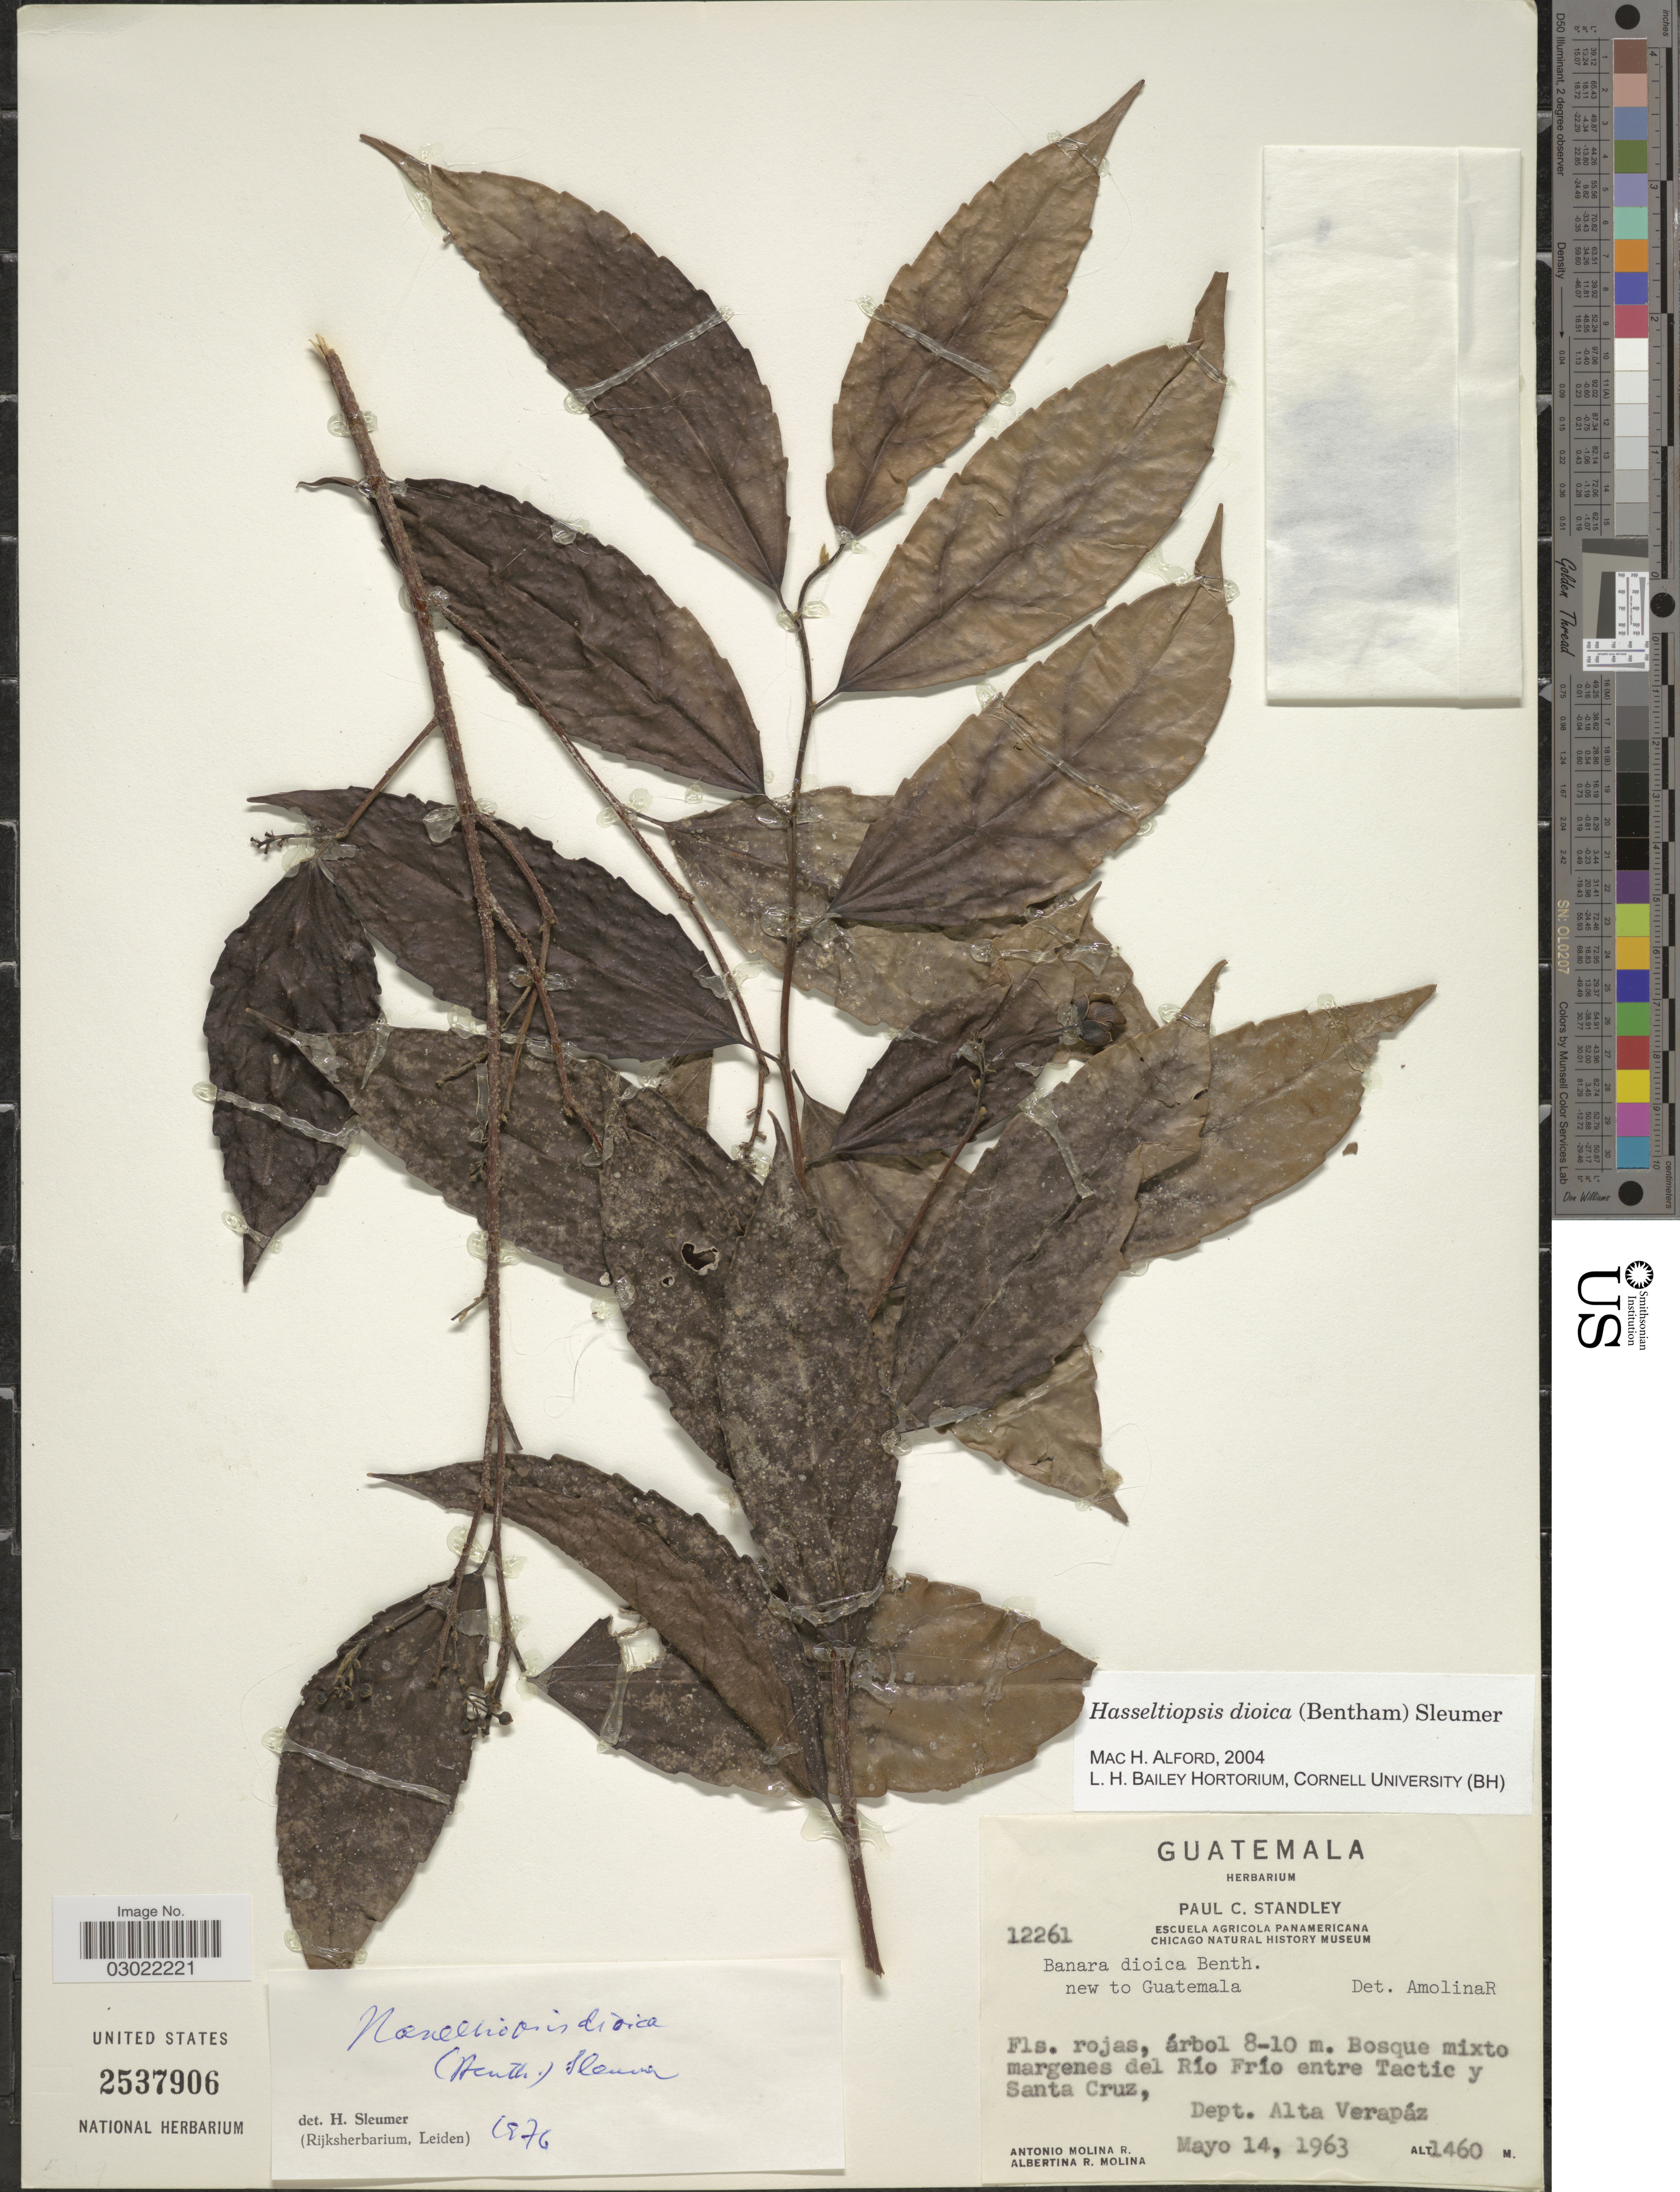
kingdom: Plantae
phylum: Tracheophyta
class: Magnoliopsida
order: Malpighiales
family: Salicaceae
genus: Hasseltiopsis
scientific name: Hasseltiopsis dioica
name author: (Benth.) Sleumer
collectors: A. Molina R. & A. R. Molina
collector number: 12261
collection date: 1963-05-14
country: Guatemala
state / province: Alta Verapaz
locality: Bosque mixto margenes del Río Frío entre Tactic y Santa Cruz, Dept. Alta Verapáz.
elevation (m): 1460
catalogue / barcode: US 2537906